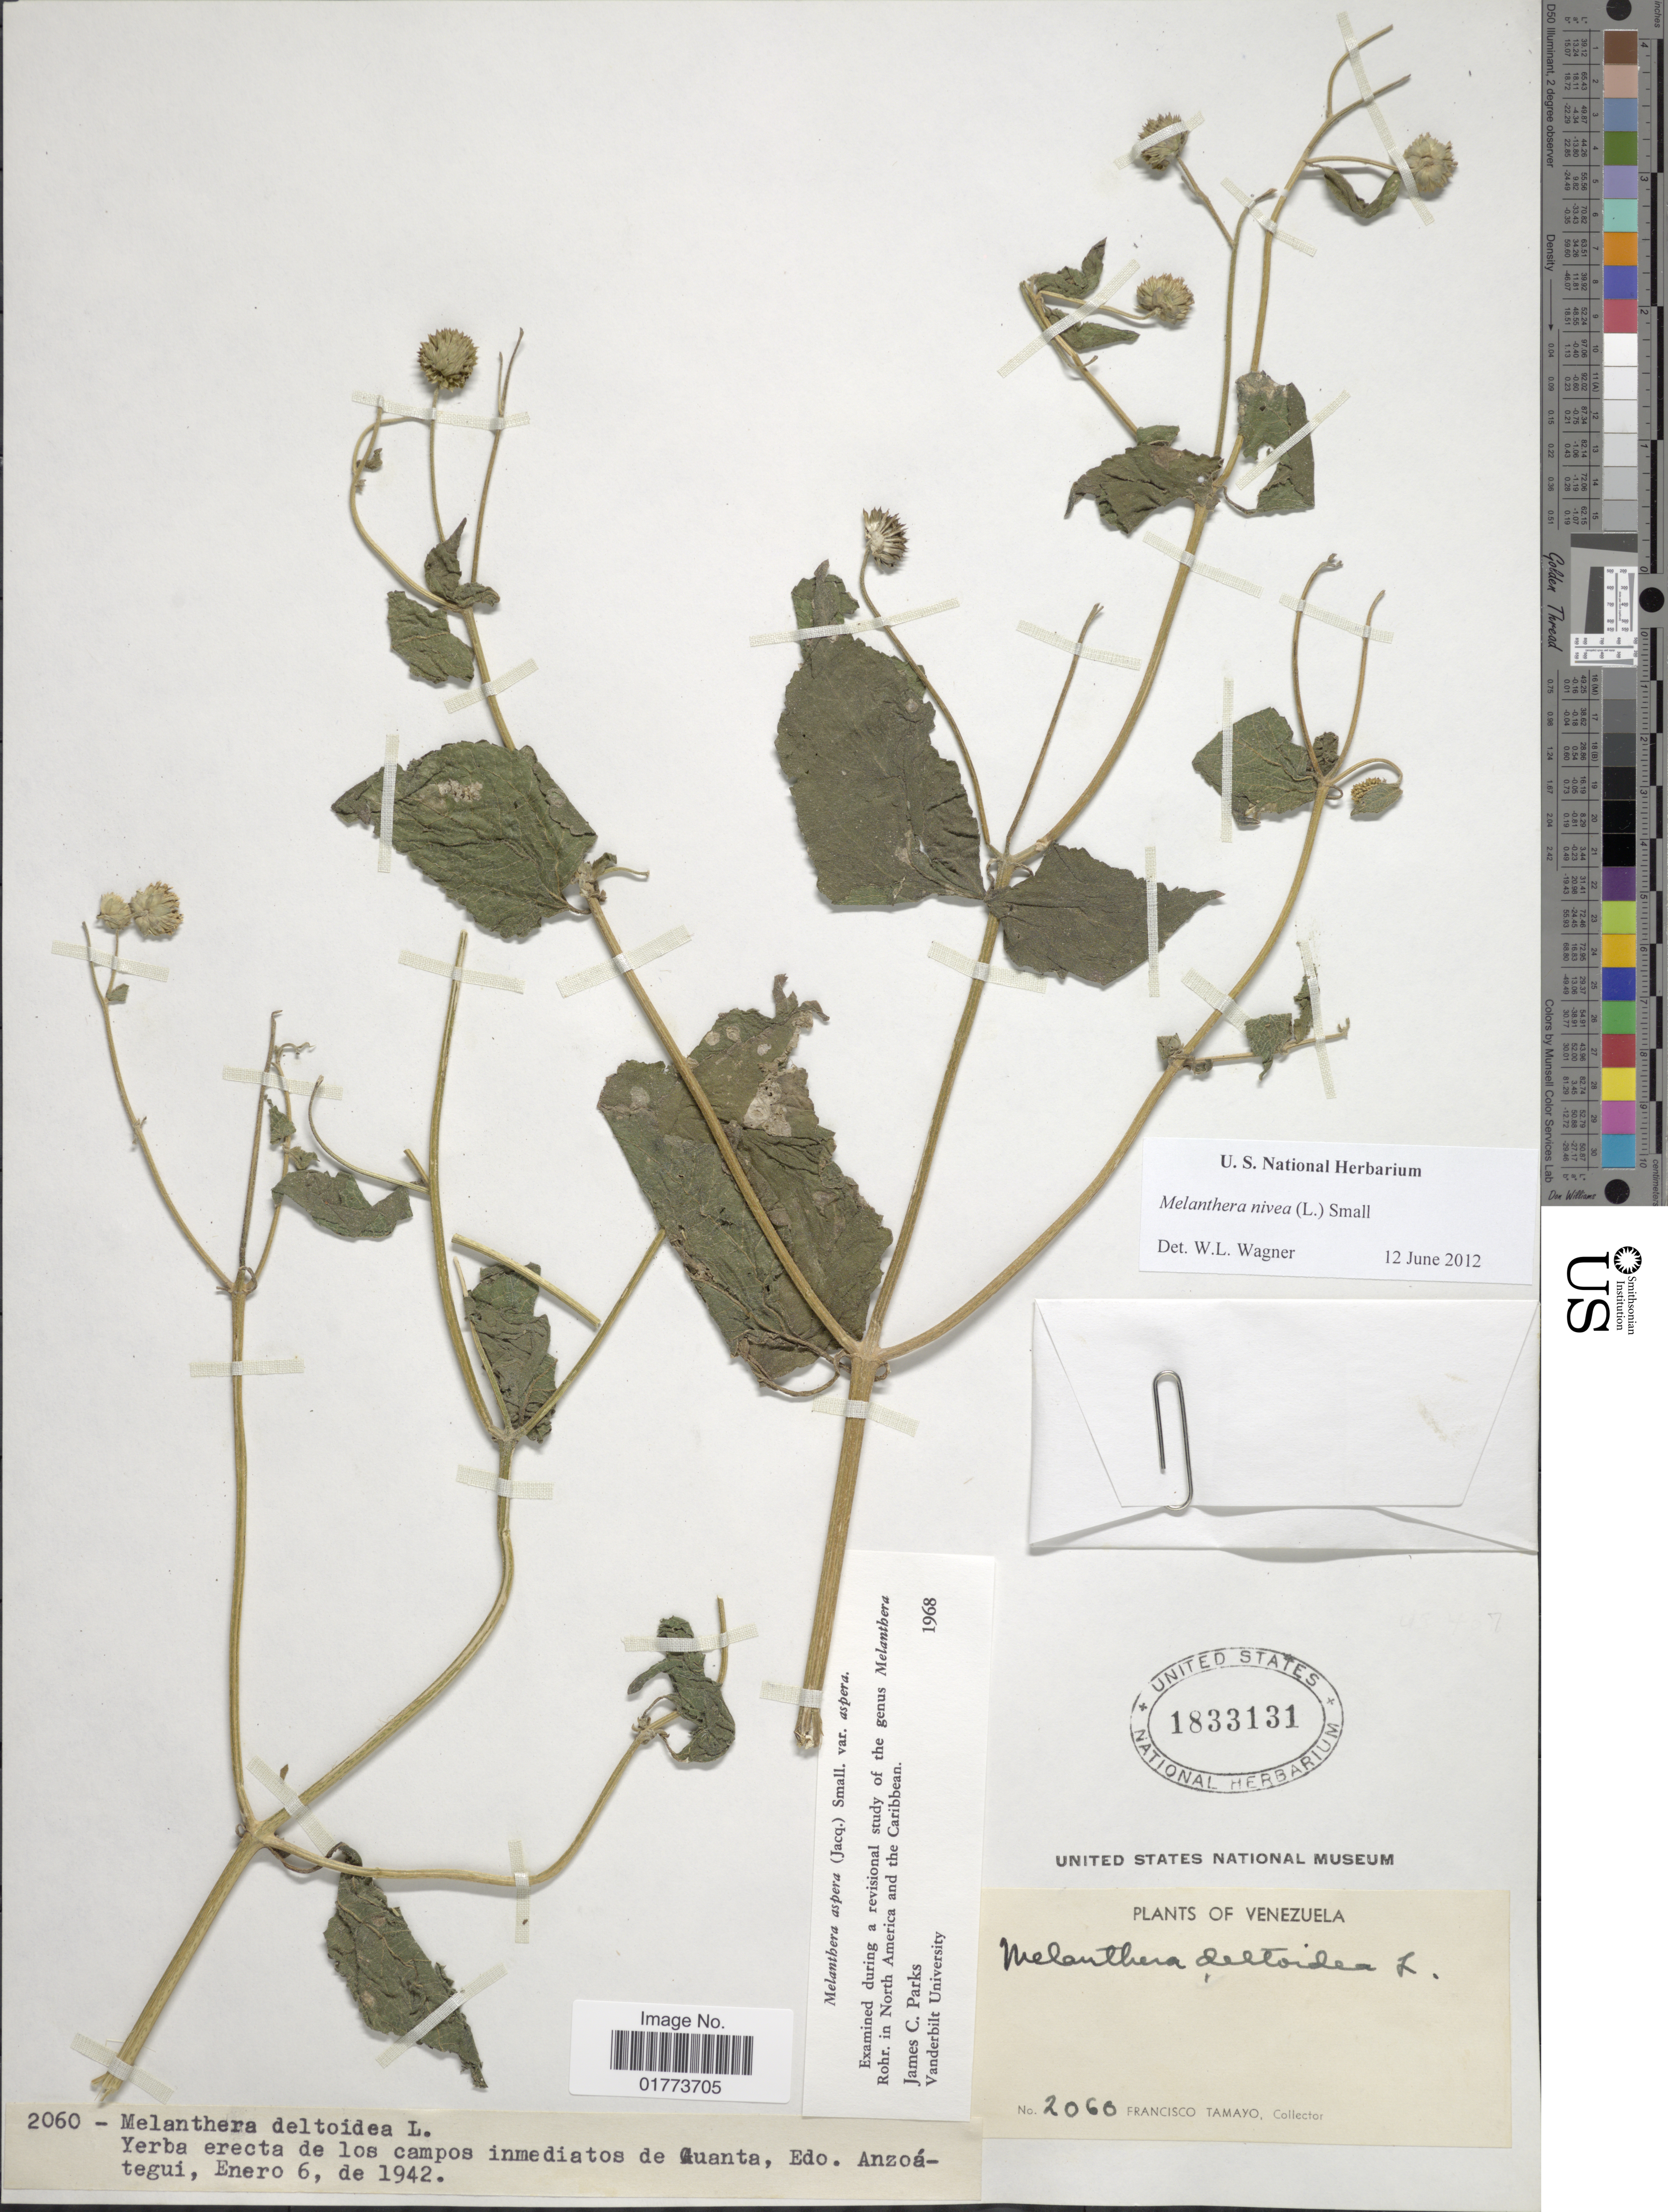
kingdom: Plantae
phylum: Tracheophyta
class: Magnoliopsida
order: Asterales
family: Asteraceae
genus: Melanthera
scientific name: Melanthera nivea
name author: (L.) Small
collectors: F. Tamayo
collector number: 2060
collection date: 1942-01-06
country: Venezuela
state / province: Anzoategui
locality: Los campos inmediatos de Cuanta, Edo. Anzoategui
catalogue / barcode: US 1833131